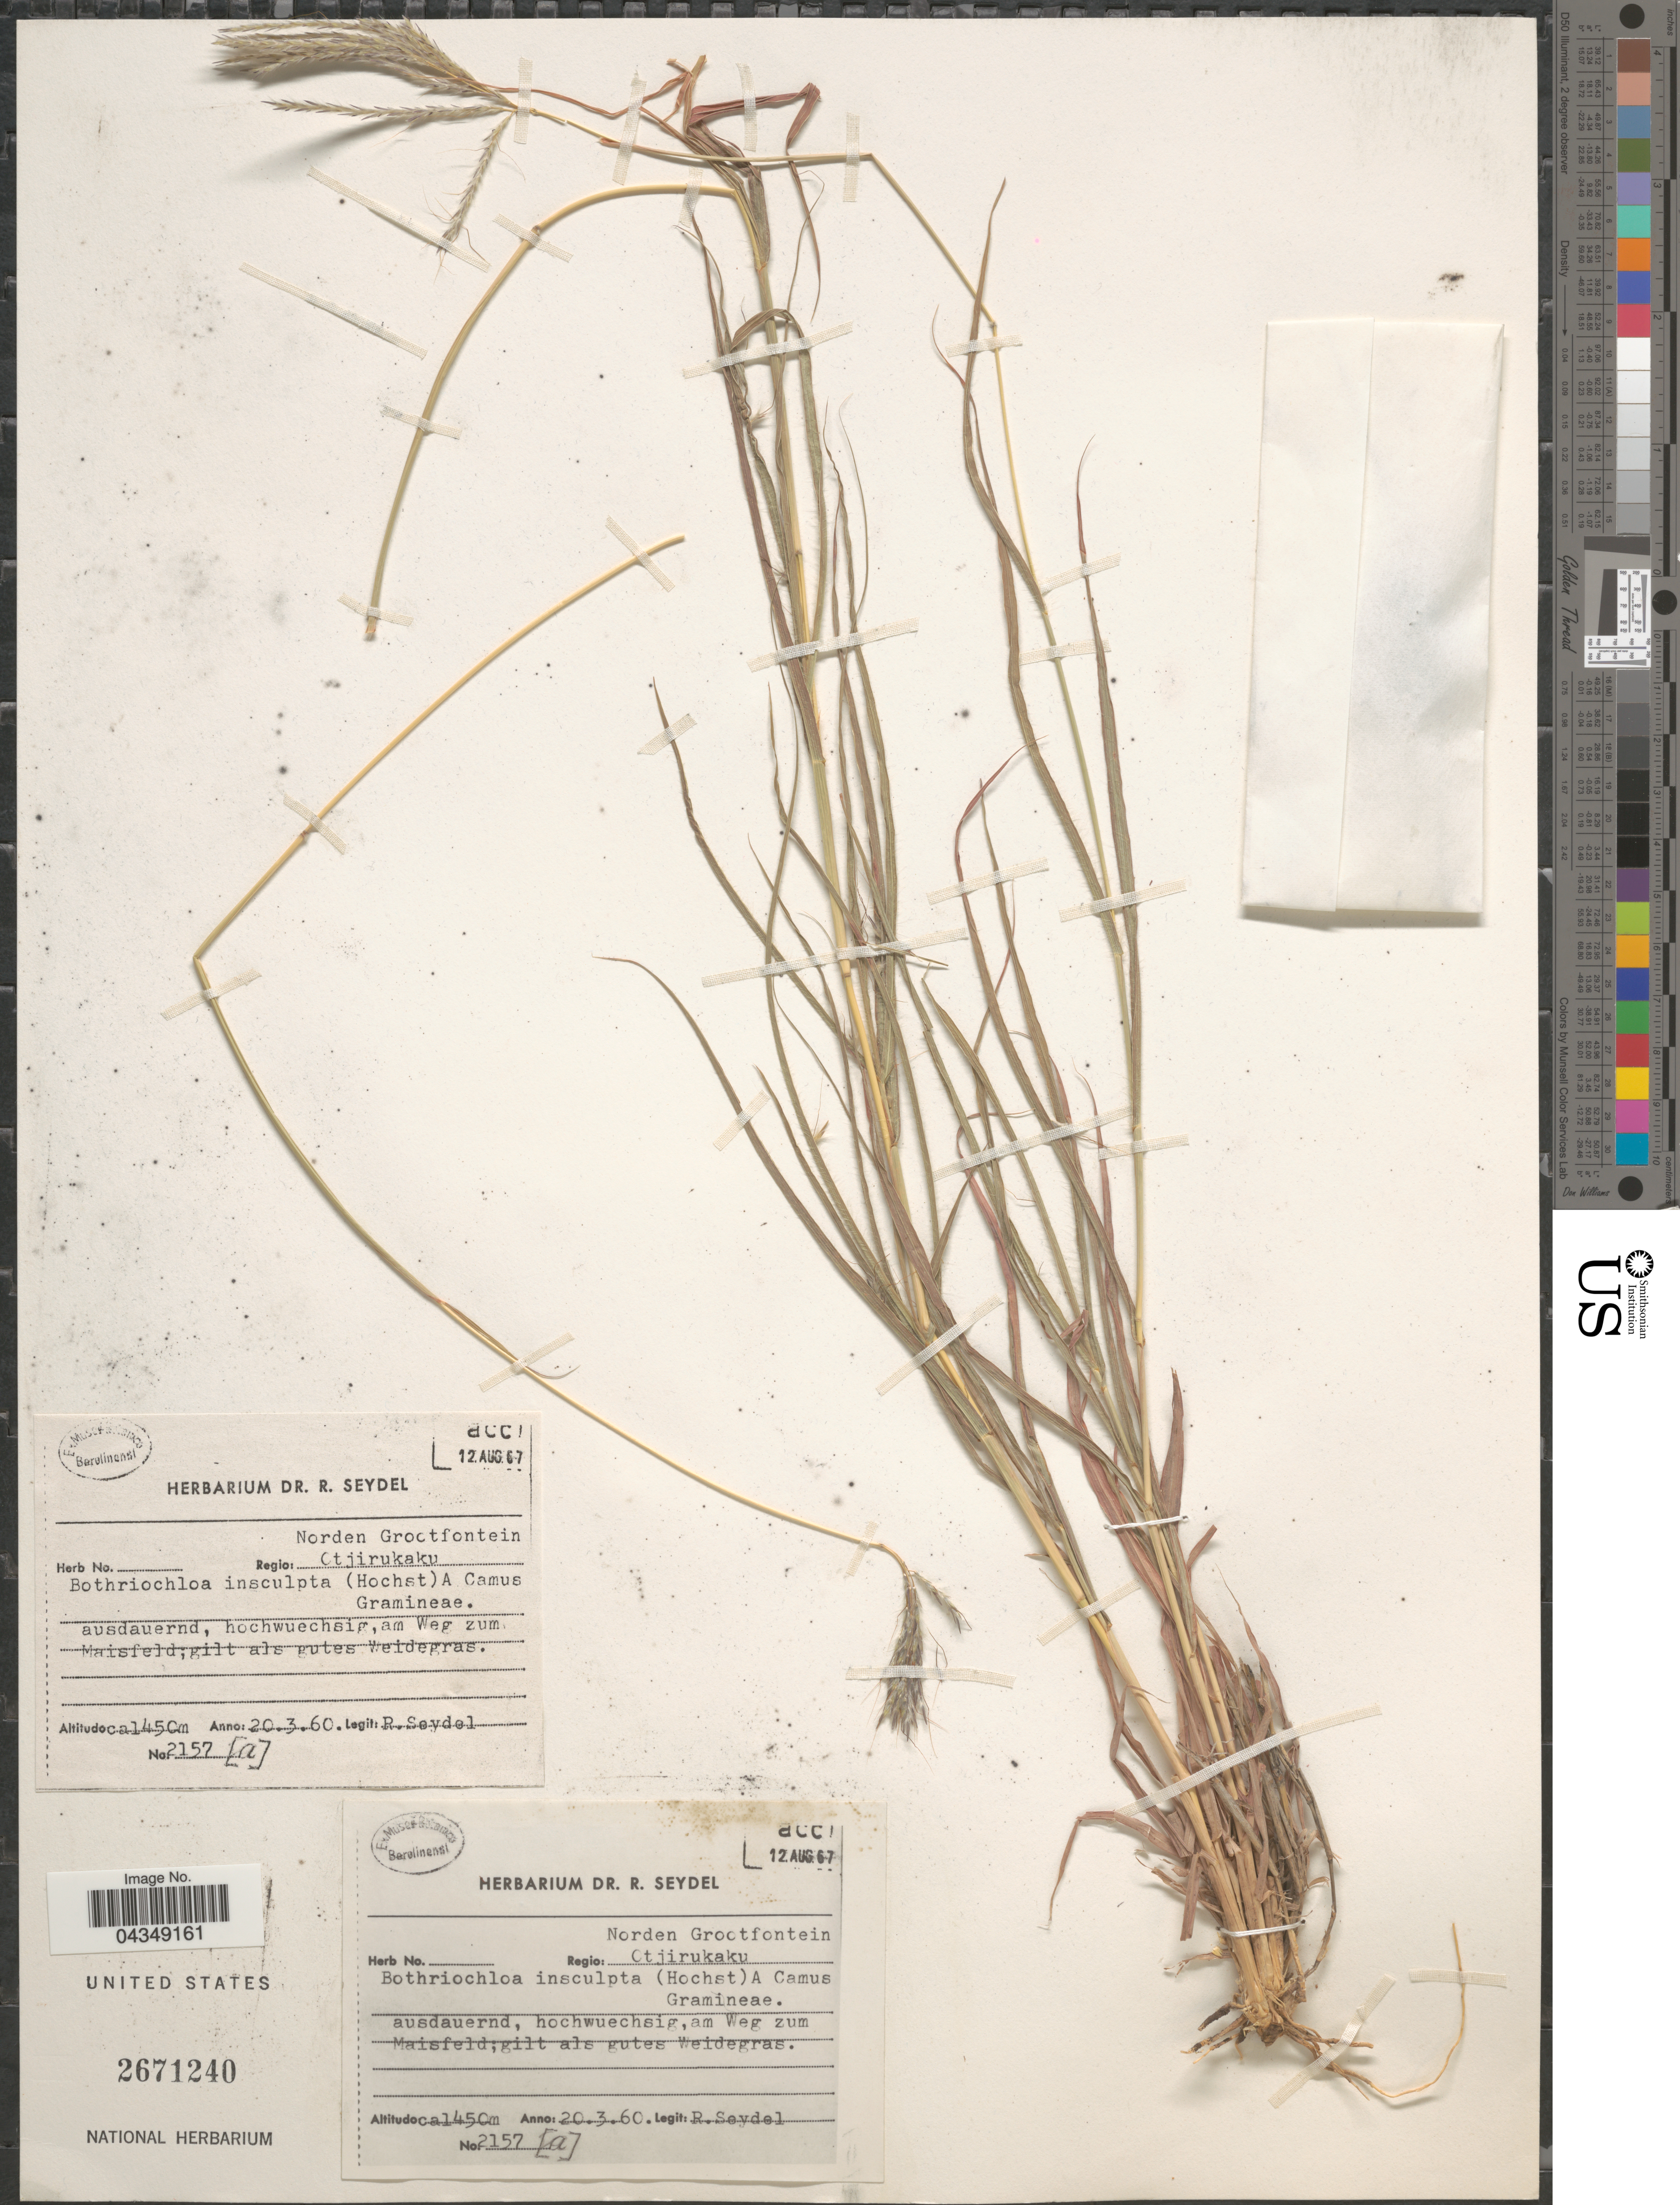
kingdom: Plantae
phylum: Tracheophyta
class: Liliopsida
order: Poales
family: Poaceae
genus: Bothriochloa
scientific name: Bothriochloa insculpta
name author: (Hochst. ex A. Rich.) A. Camus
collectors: R. Seydel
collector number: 2157[a]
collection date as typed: Transcribed d/m/y: 20/3/60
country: Namibia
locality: Regio: Norden Grootfontein. Otjirukaku.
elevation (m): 1450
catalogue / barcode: US 2671240